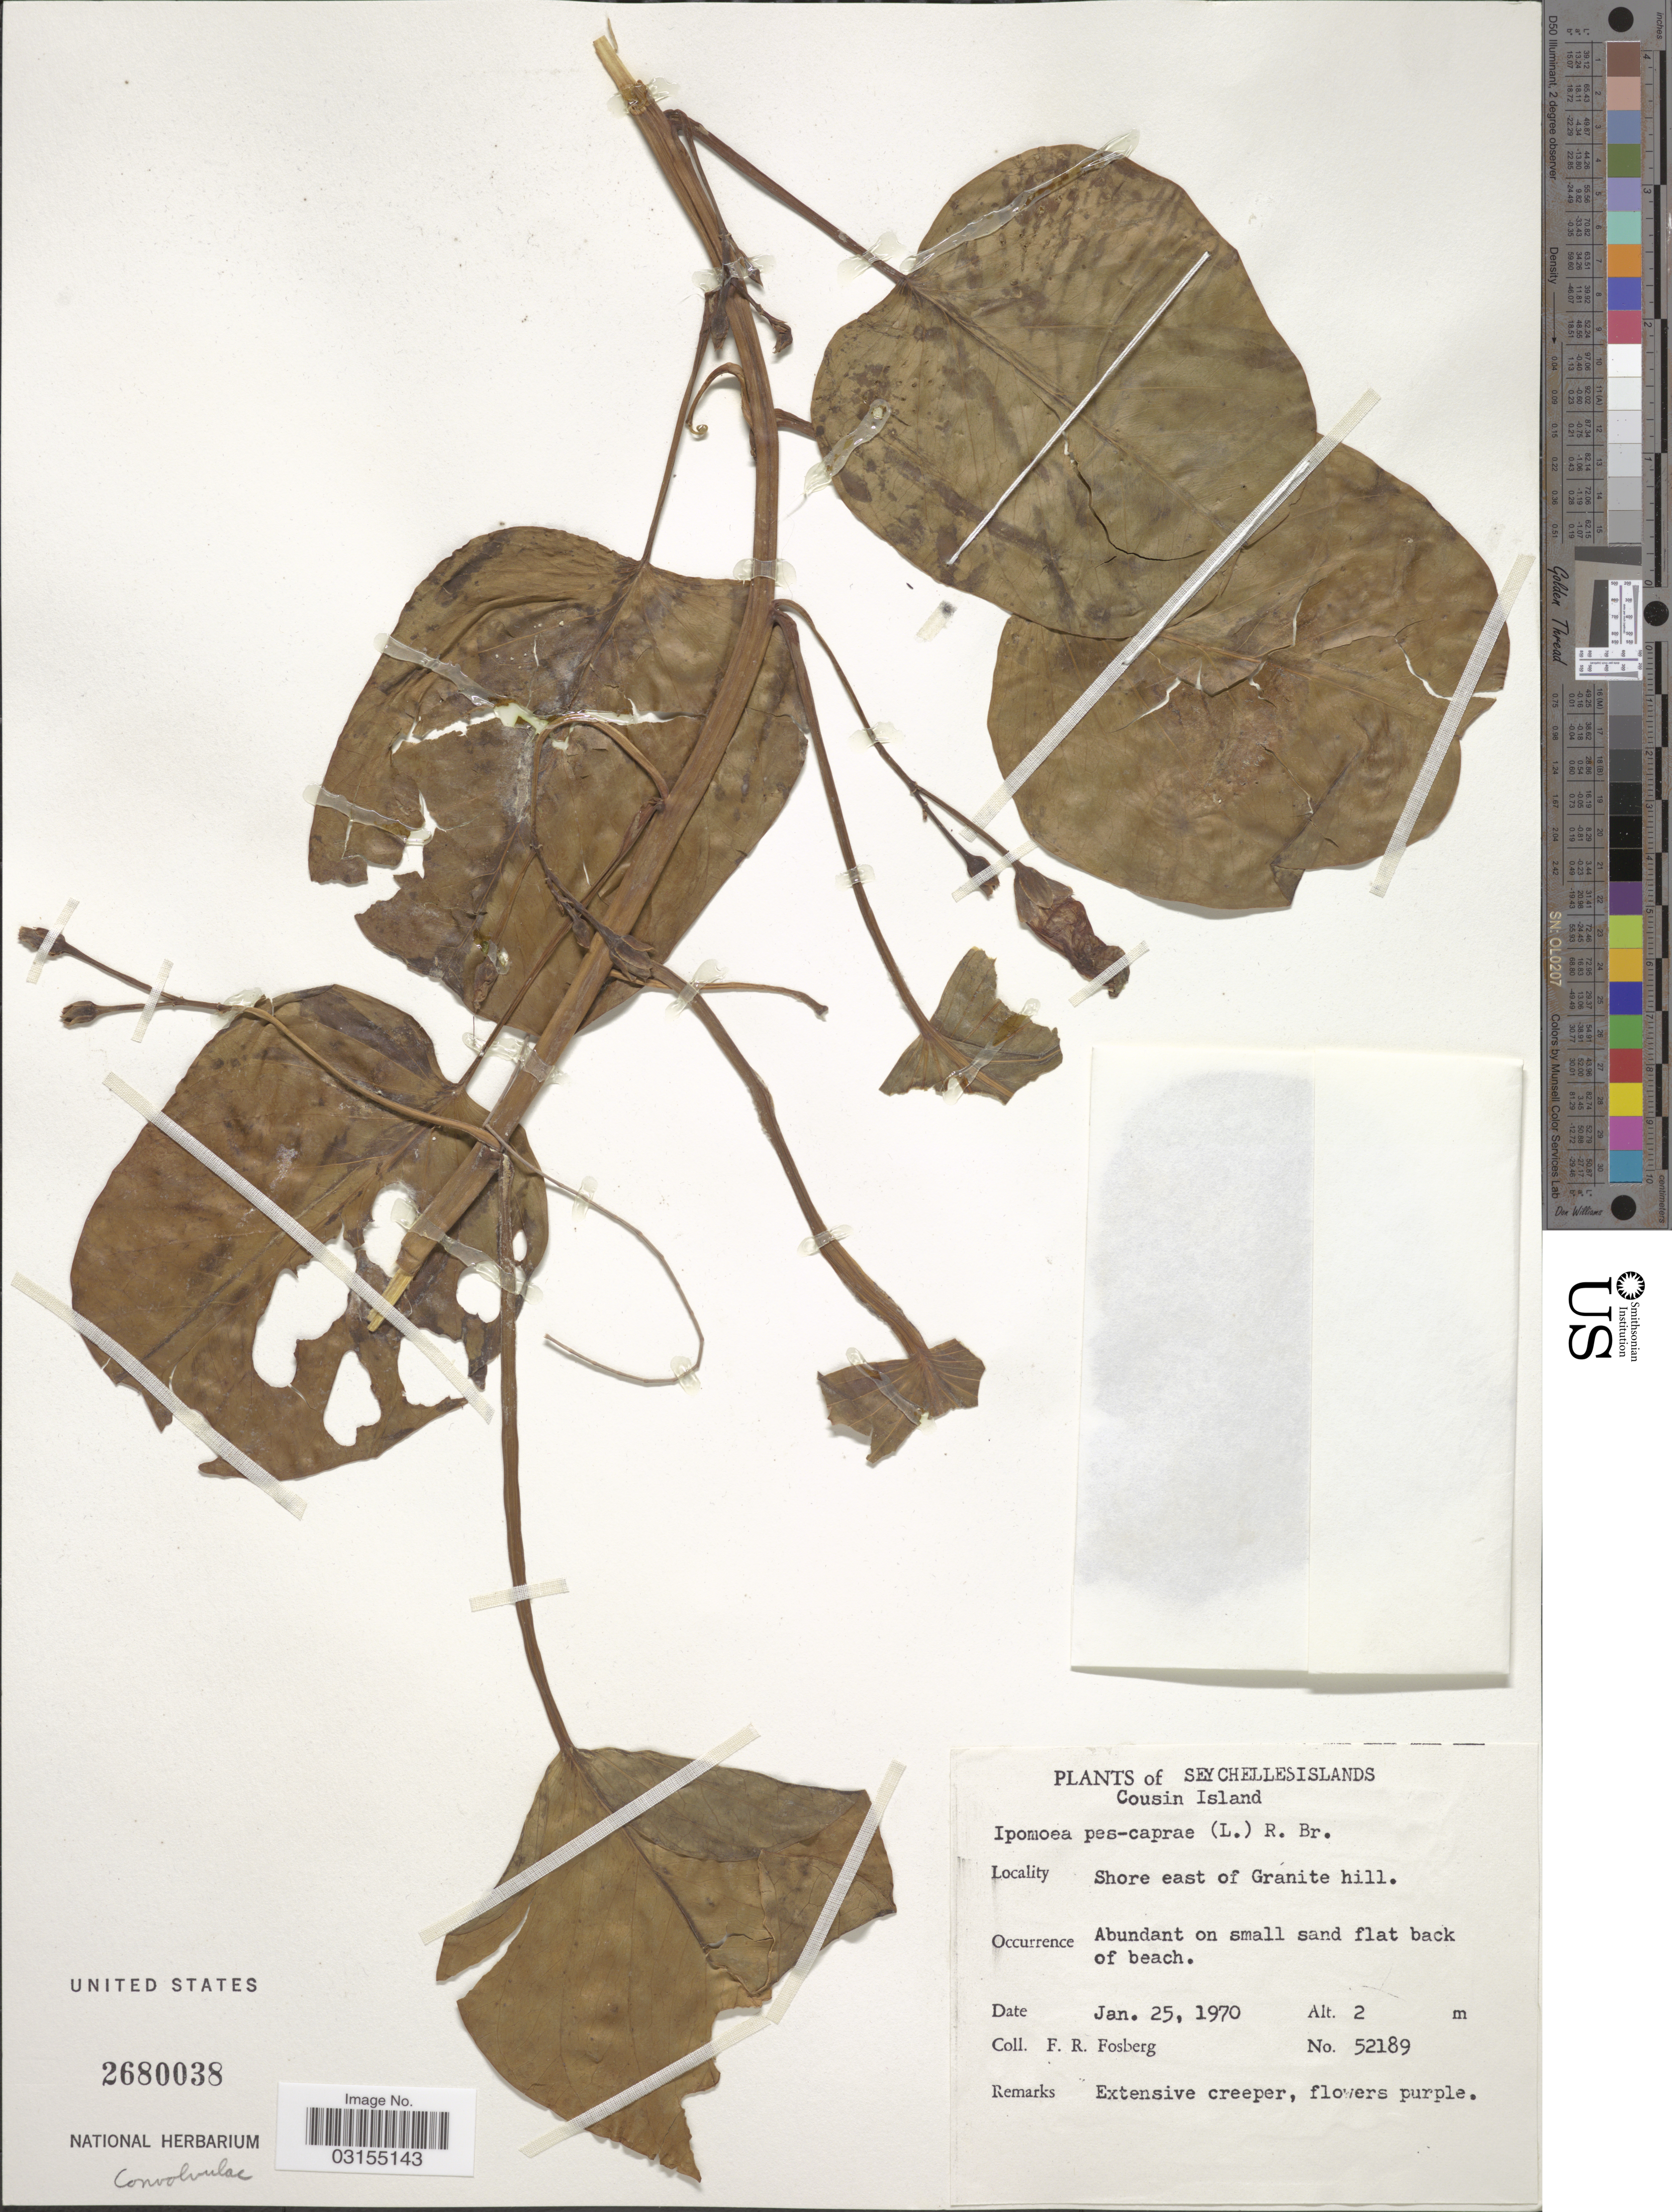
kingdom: Plantae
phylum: Tracheophyta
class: Magnoliopsida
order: Solanales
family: Convolvulaceae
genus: Ipomoea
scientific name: Ipomoea pes-caprae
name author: (L.) R. Br.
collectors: F. R. Fosberg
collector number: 52189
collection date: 1970-01-25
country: Seychelles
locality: Seychelles Islands, Cousin Island. Shore east of Granite hill.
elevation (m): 2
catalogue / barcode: US 2680038